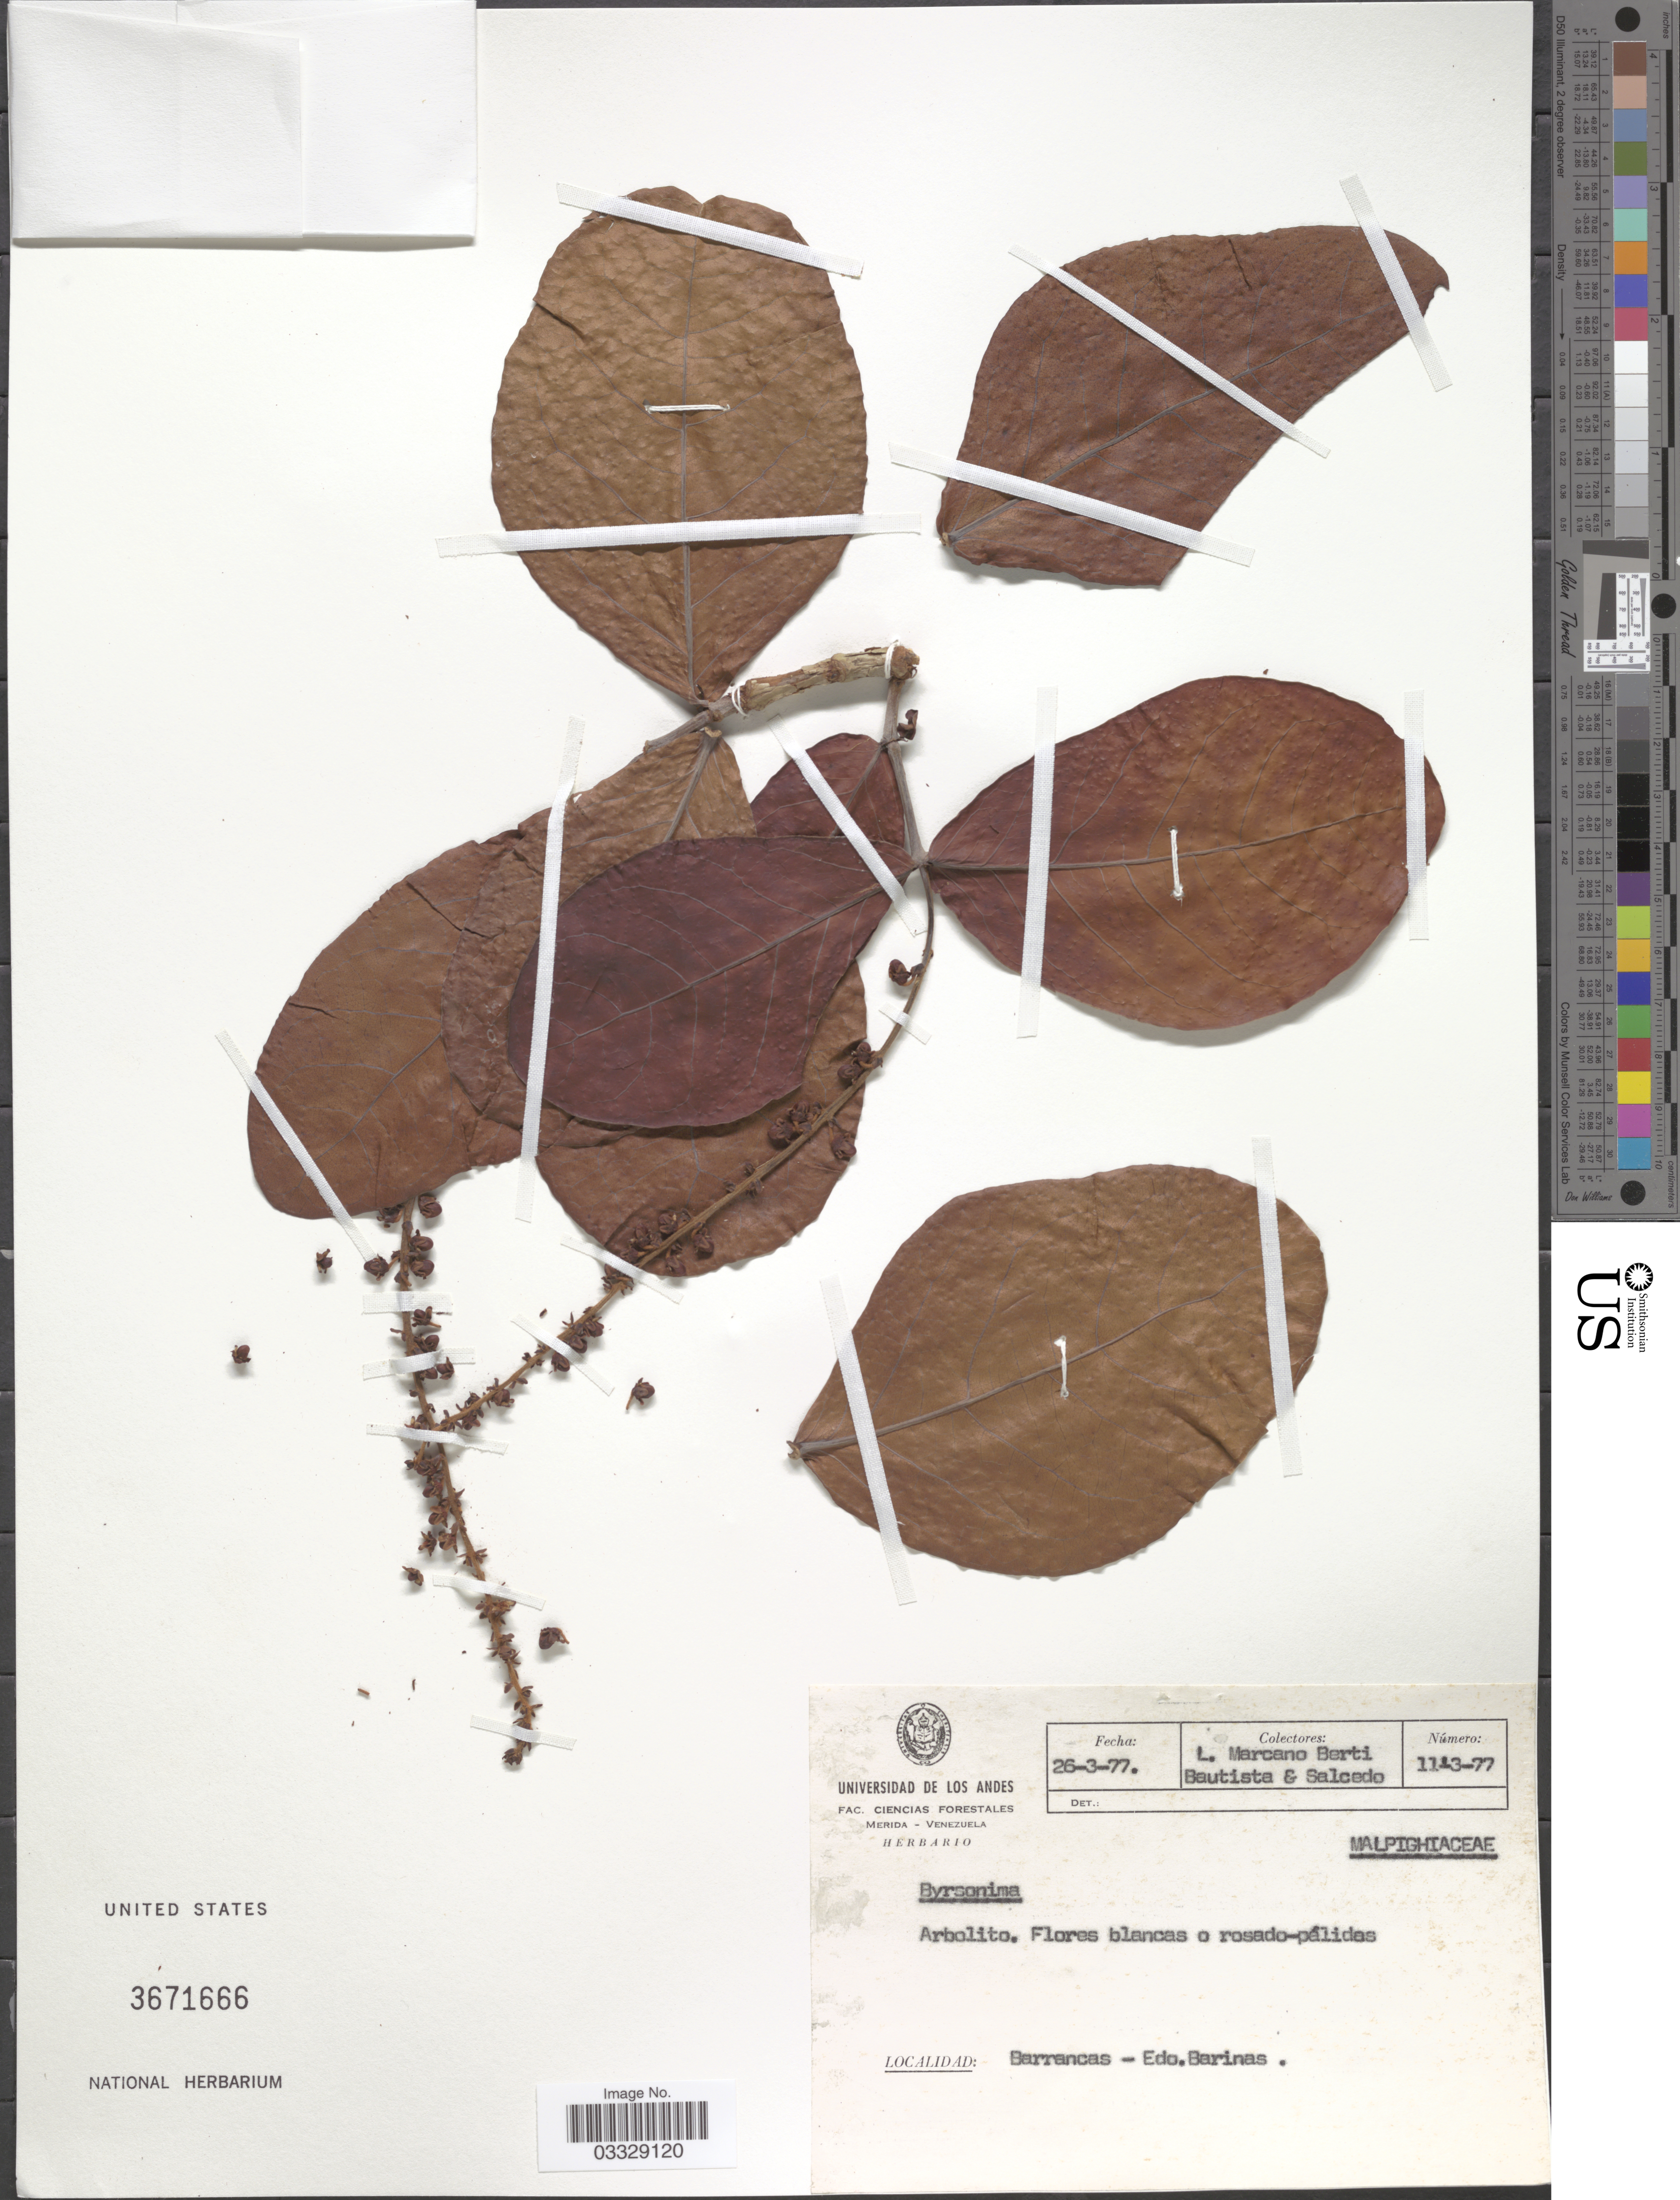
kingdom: Plantae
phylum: Tracheophyta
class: Magnoliopsida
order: Malpighiales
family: Malpighiaceae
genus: Byrsonima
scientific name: Byrsonima sp.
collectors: L. Marcano-Berti, -. Bautista & Salcedo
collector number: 11-3-77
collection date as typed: Transcribed d/m/y: 26/3/77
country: Venezuela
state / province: Barinas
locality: Barrancas.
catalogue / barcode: US 3671666